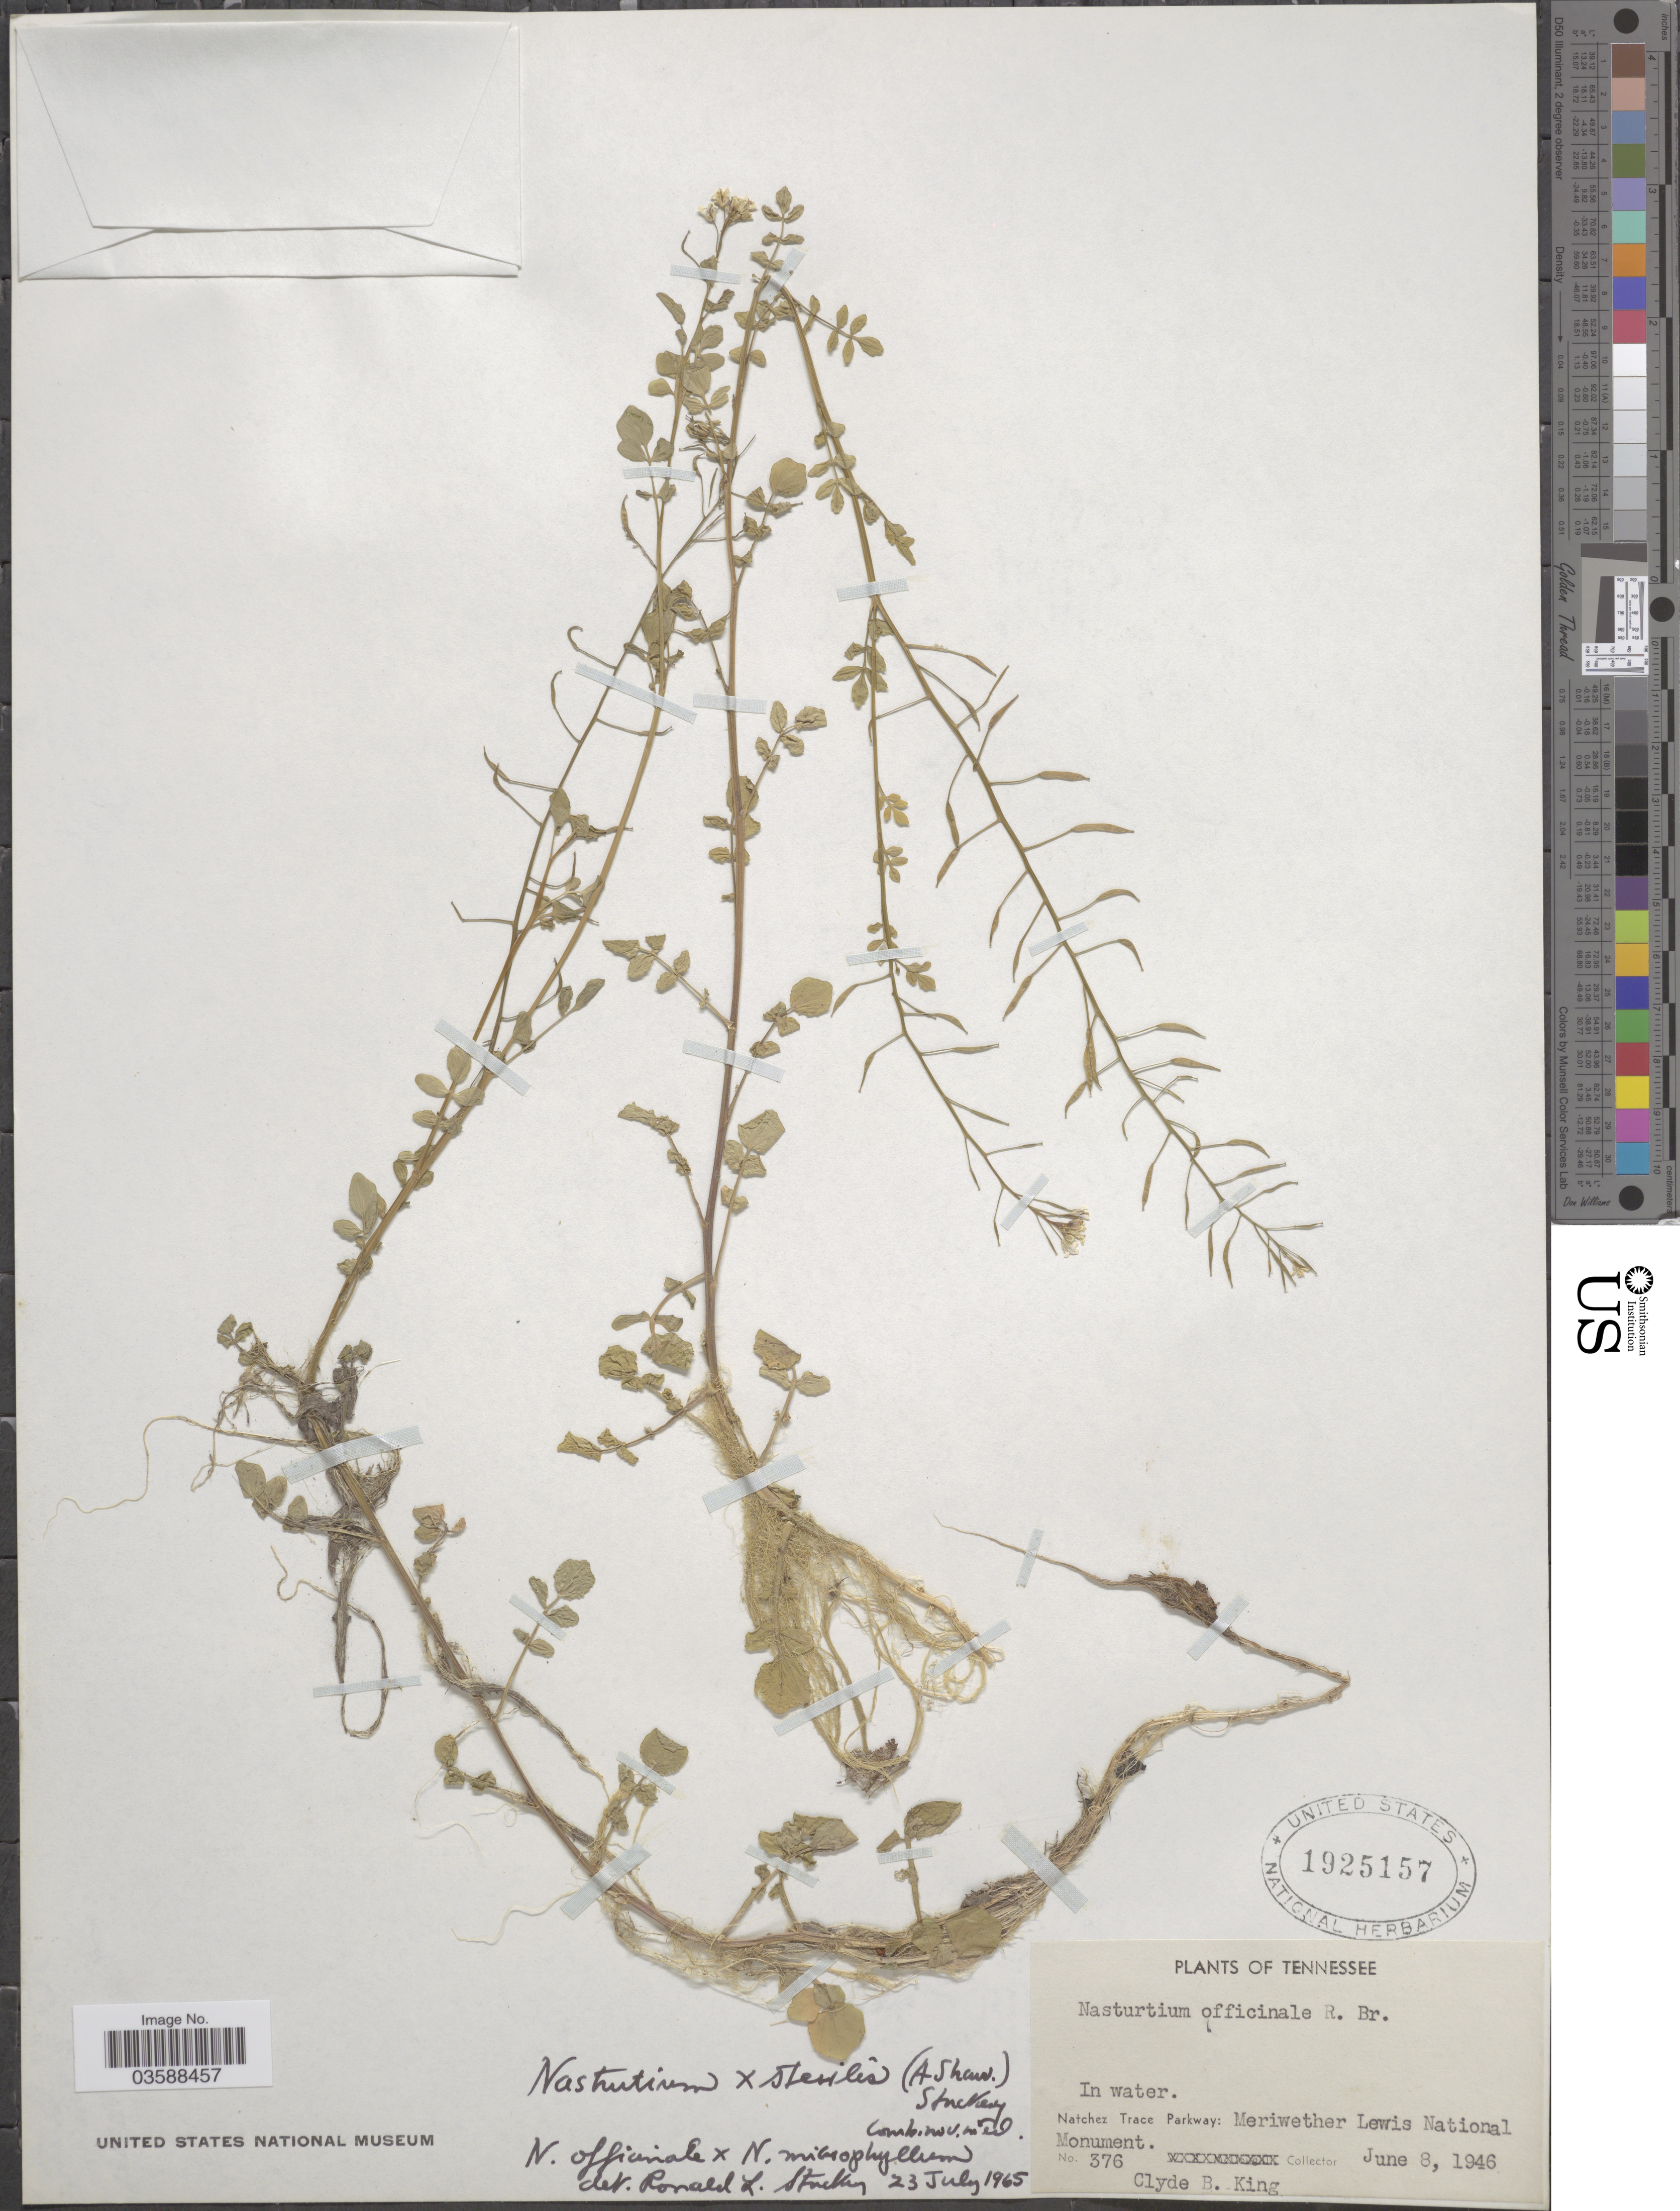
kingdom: Plantae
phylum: Tracheophyta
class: Magnoliopsida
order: Brassicales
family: Brassicaceae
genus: Nasturtium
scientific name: Nasturtium x sterile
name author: (Airy Shaw) Oefelein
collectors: C. King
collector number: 376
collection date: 1946-06-08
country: United States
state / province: Tennessee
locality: In water. Natchez Trace Parkway: Meriwether Lewis National Monument.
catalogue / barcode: US 1925157